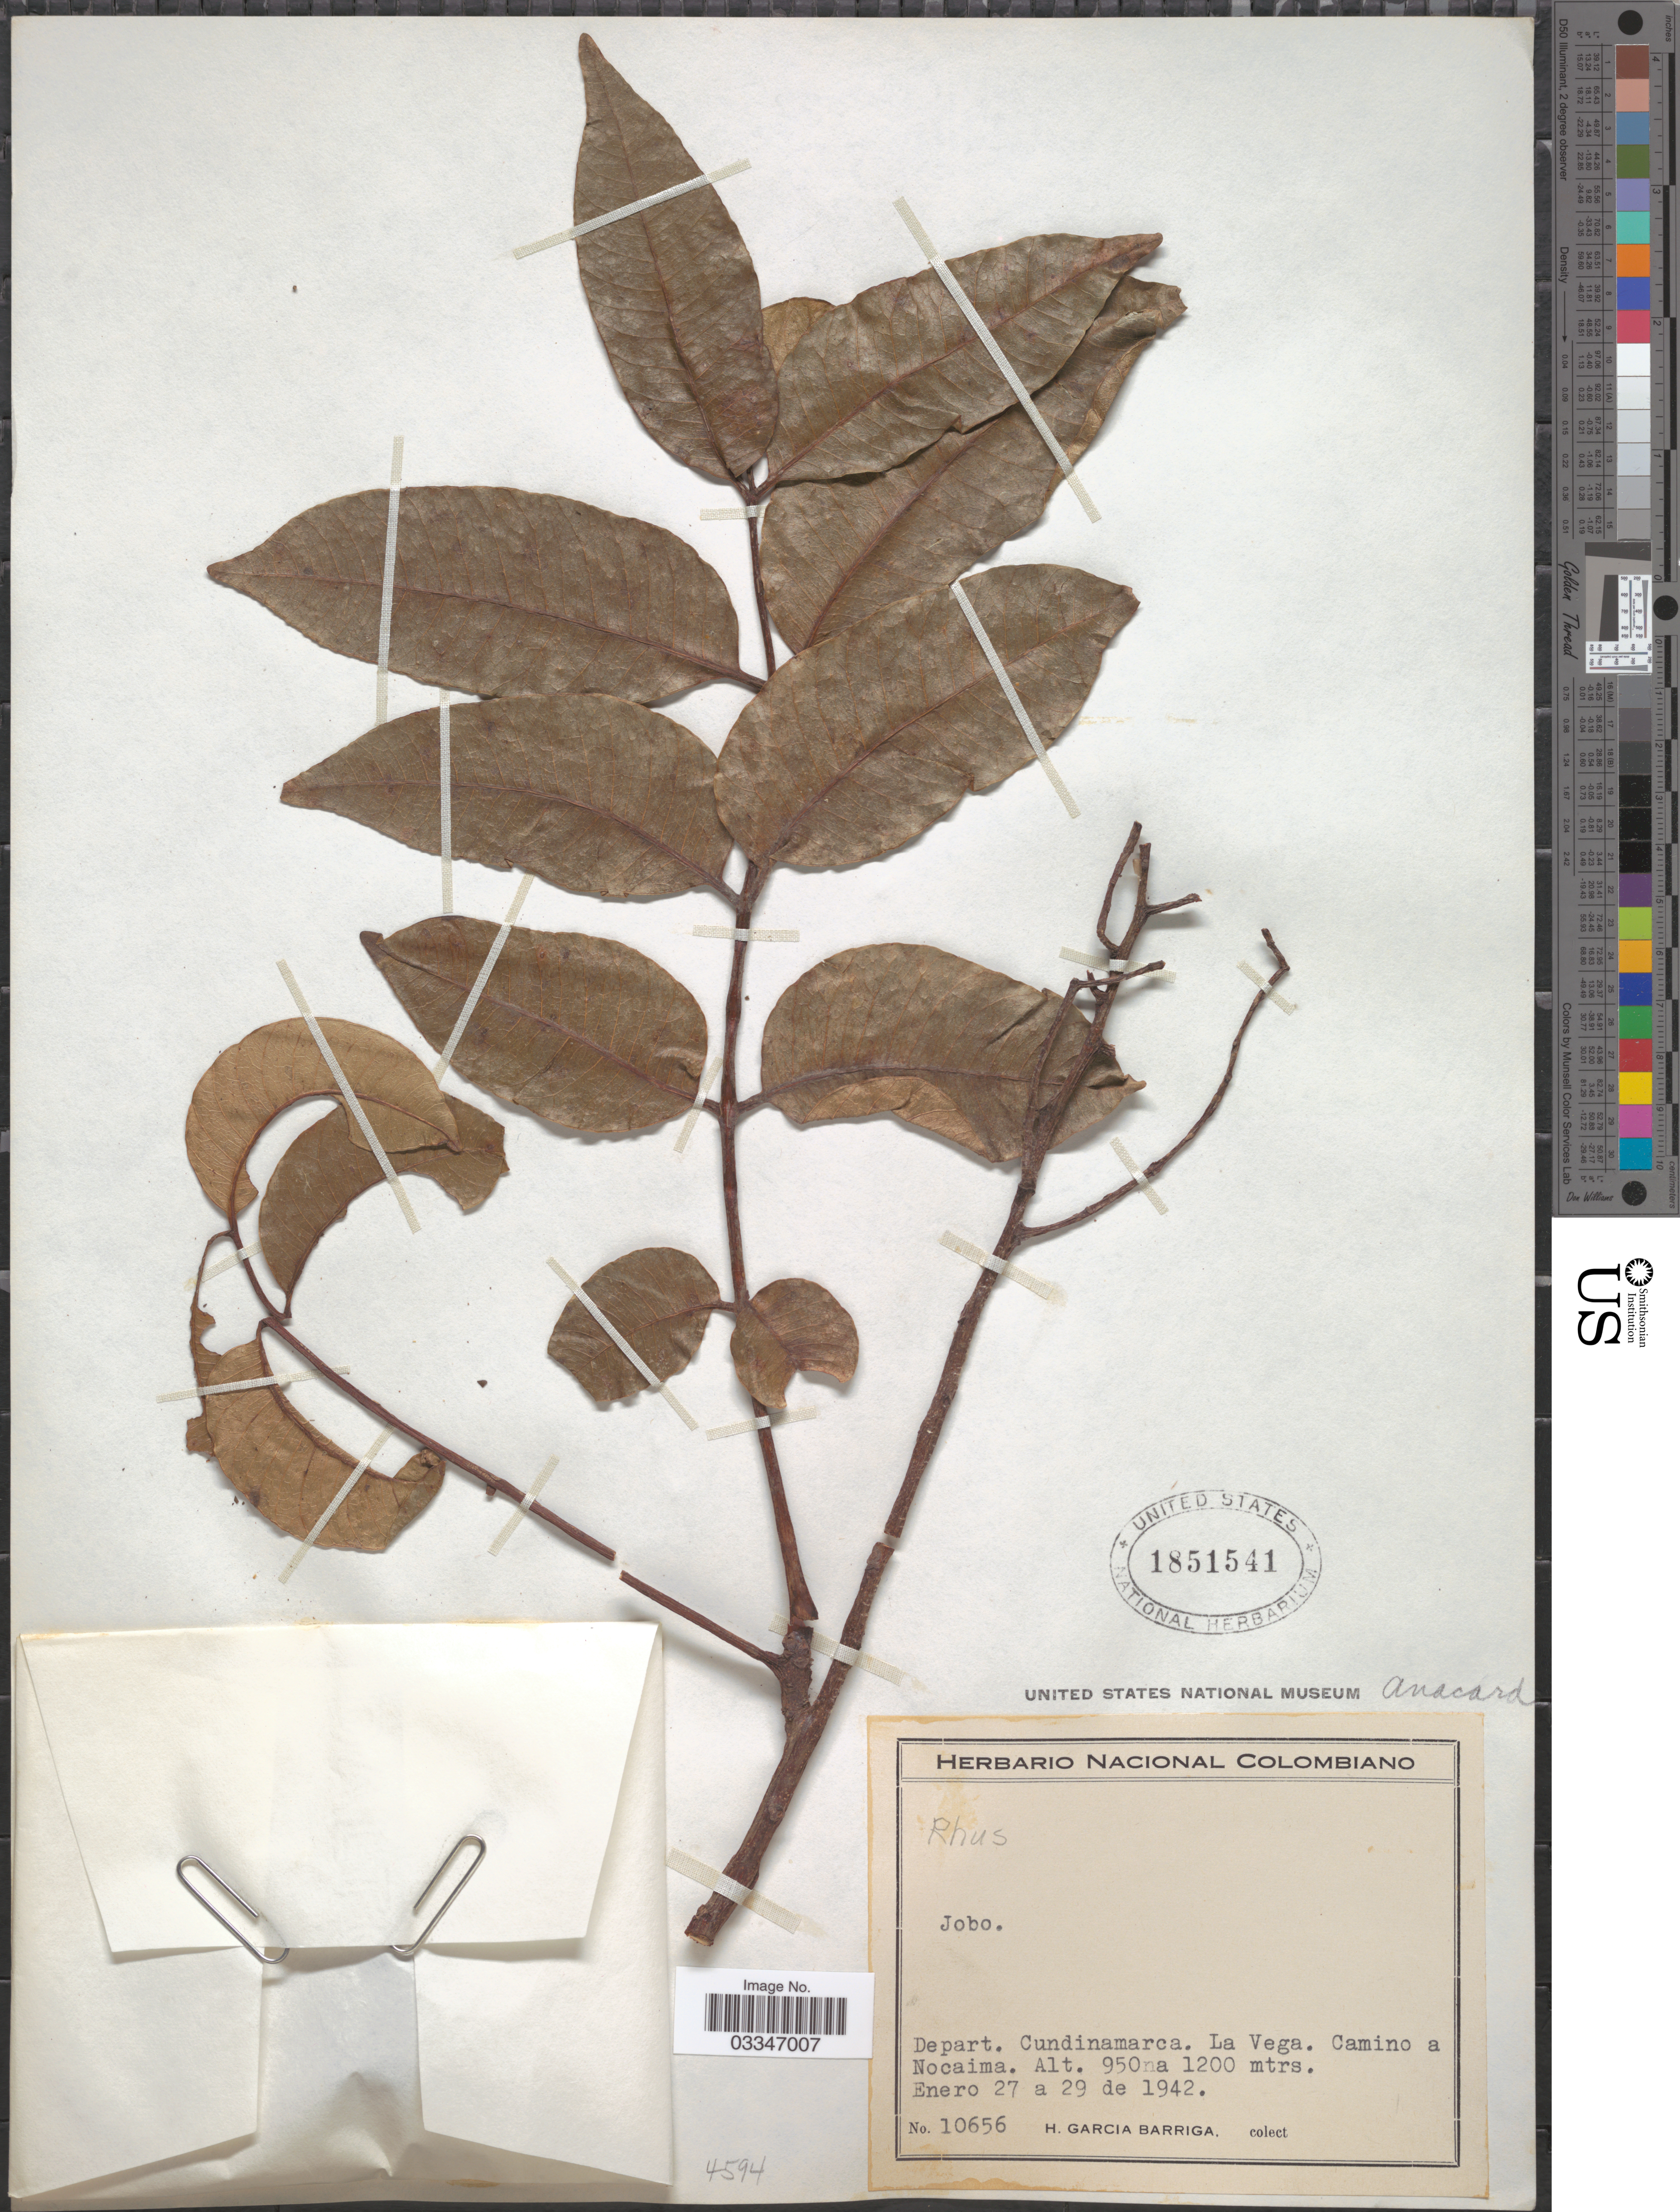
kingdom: Plantae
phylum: Tracheophyta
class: Magnoliopsida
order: Sapindales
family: Anacardiaceae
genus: Mauria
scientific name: Mauria suaveolens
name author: Poepp.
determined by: Mitchell, John D.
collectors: H. García Barriga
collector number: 10656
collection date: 1942-01-27/1942-01-29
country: Colombia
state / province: Cundinamarca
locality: Depart. Cundinamarca. La Vega. Camino a Nocaima.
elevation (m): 950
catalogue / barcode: US 1851541